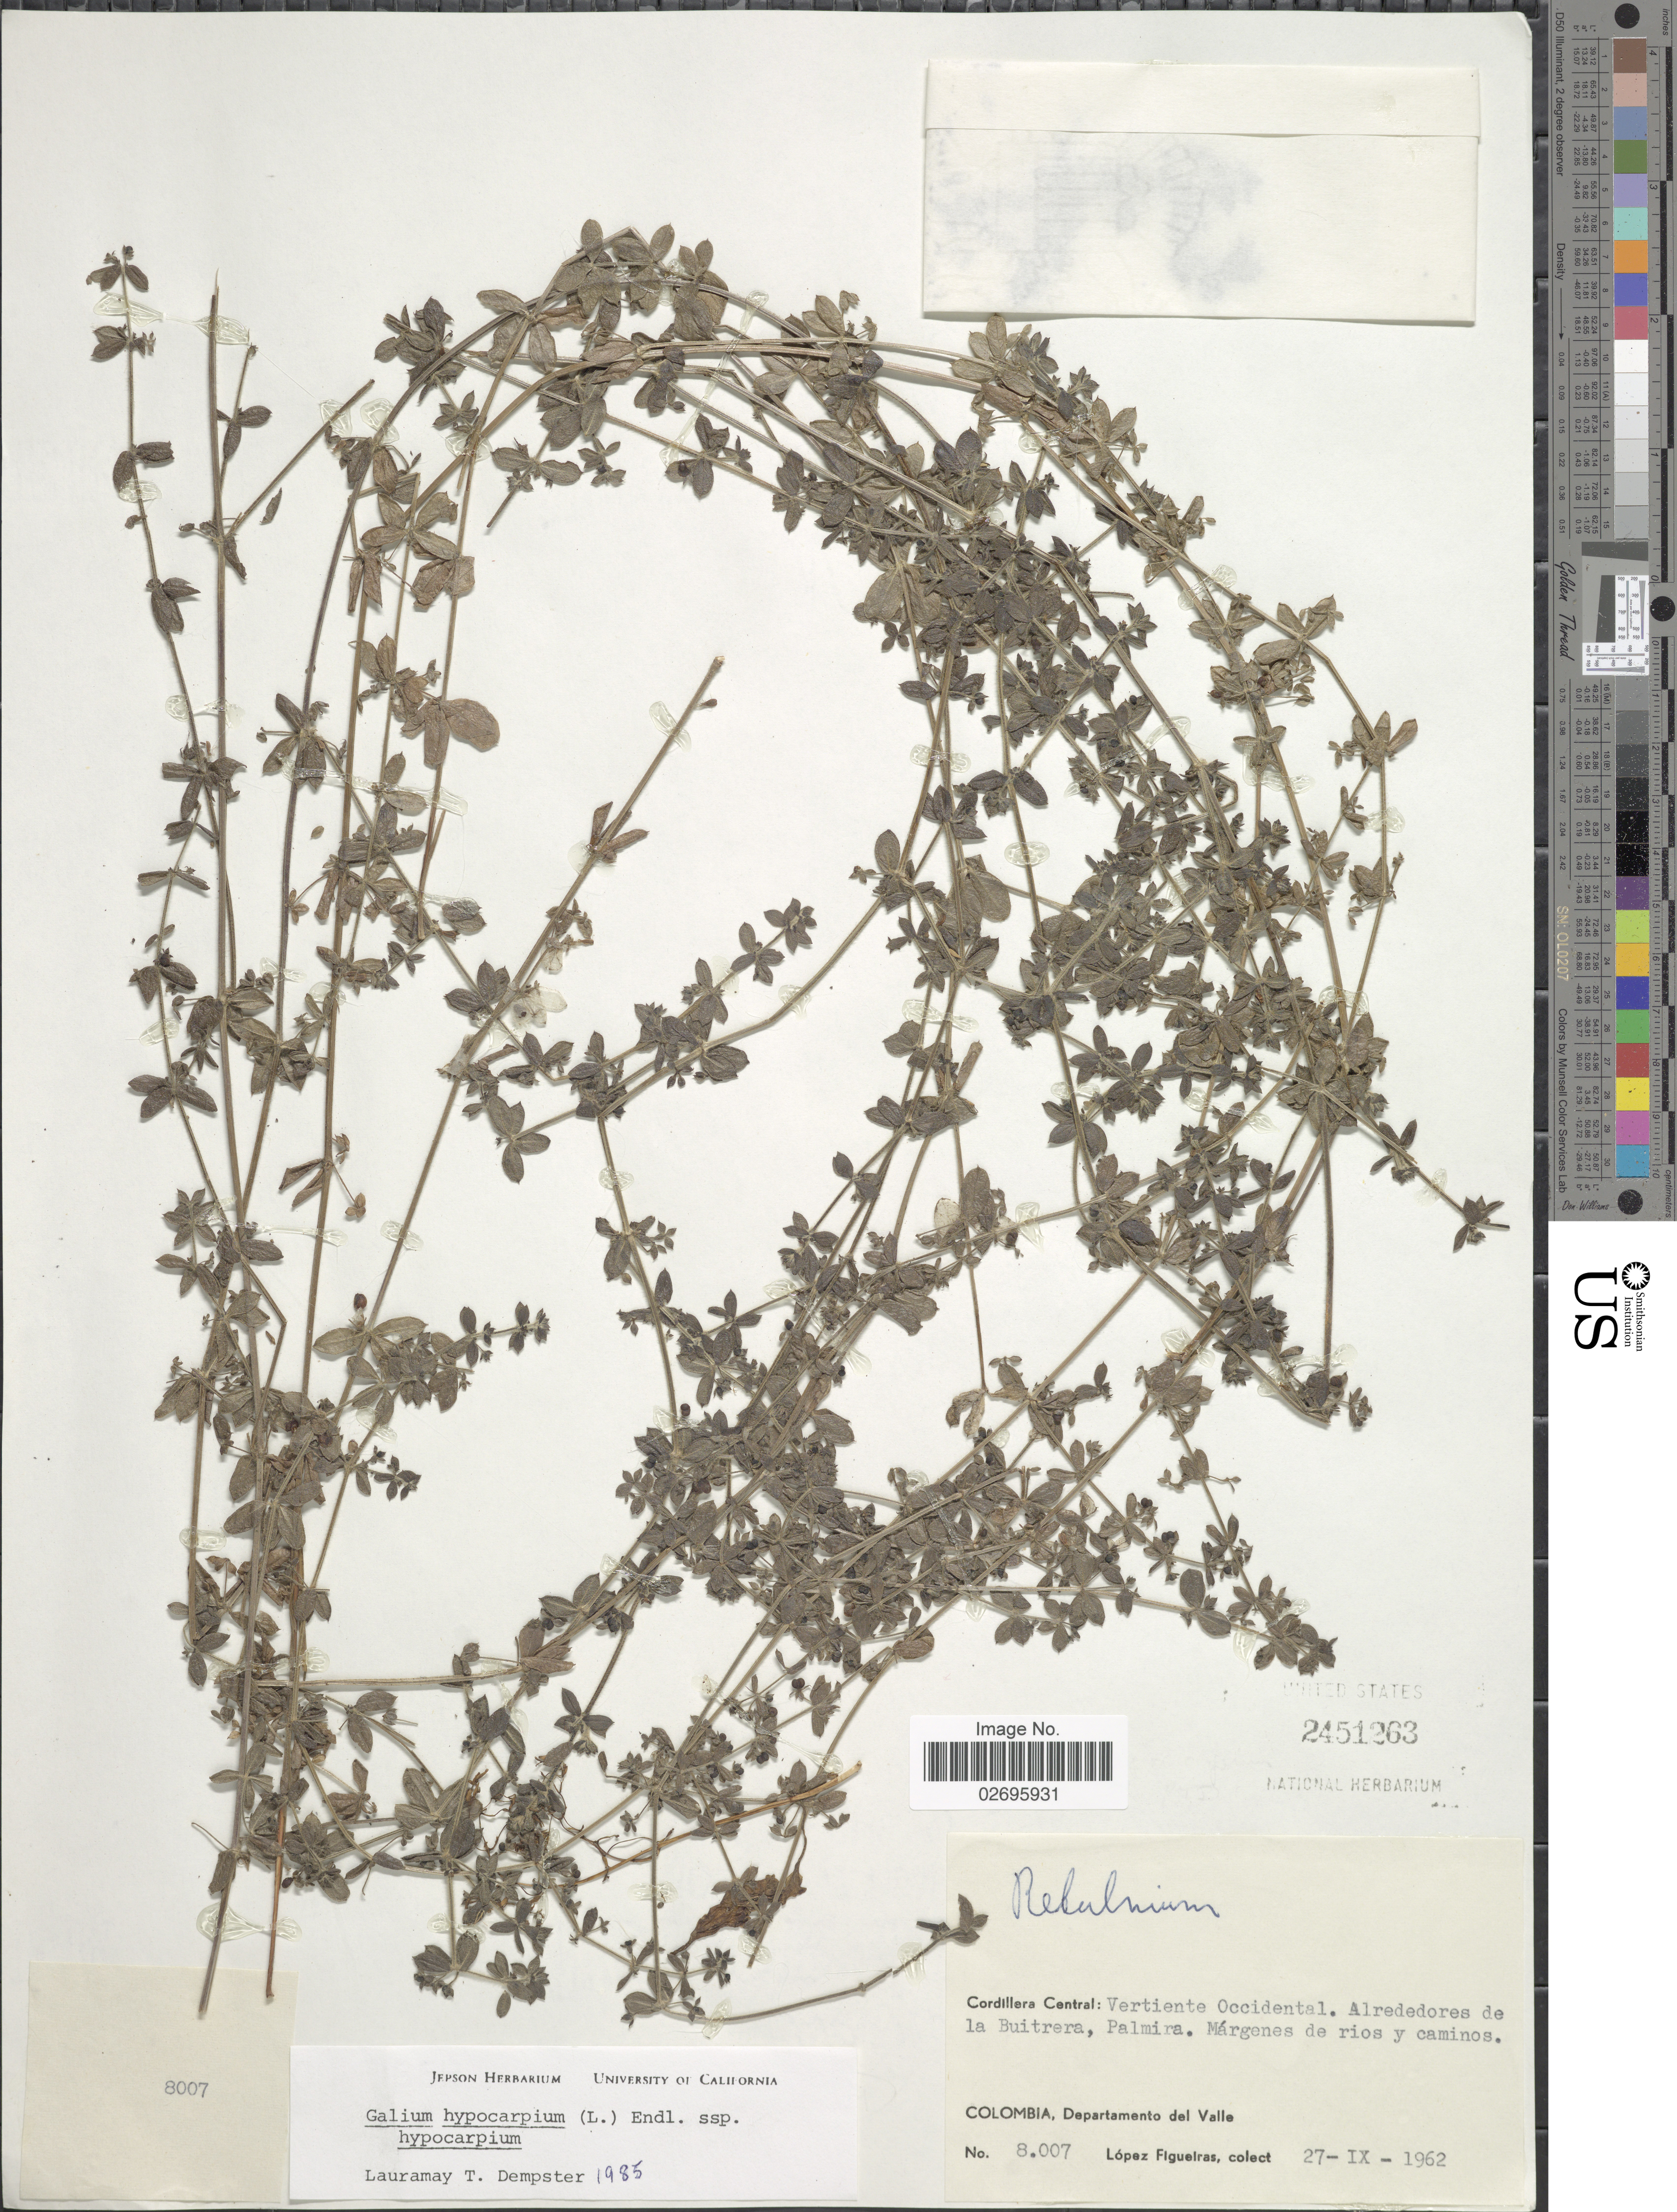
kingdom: Plantae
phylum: Tracheophyta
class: Magnoliopsida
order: Gentianales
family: Rubiaceae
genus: Galium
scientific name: Galium hypocarpium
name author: (L.) Endl. ex Griseb.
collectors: M. López Figueiras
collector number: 8007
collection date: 1962-09-27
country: Colombia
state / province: Valle del Cauca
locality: Cordillera central: Vertiente Ocidental. Alrededores de la Buitrera, Palmira. Márgenes de rios y caminos, Departamento del Valle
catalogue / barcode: US 2451263